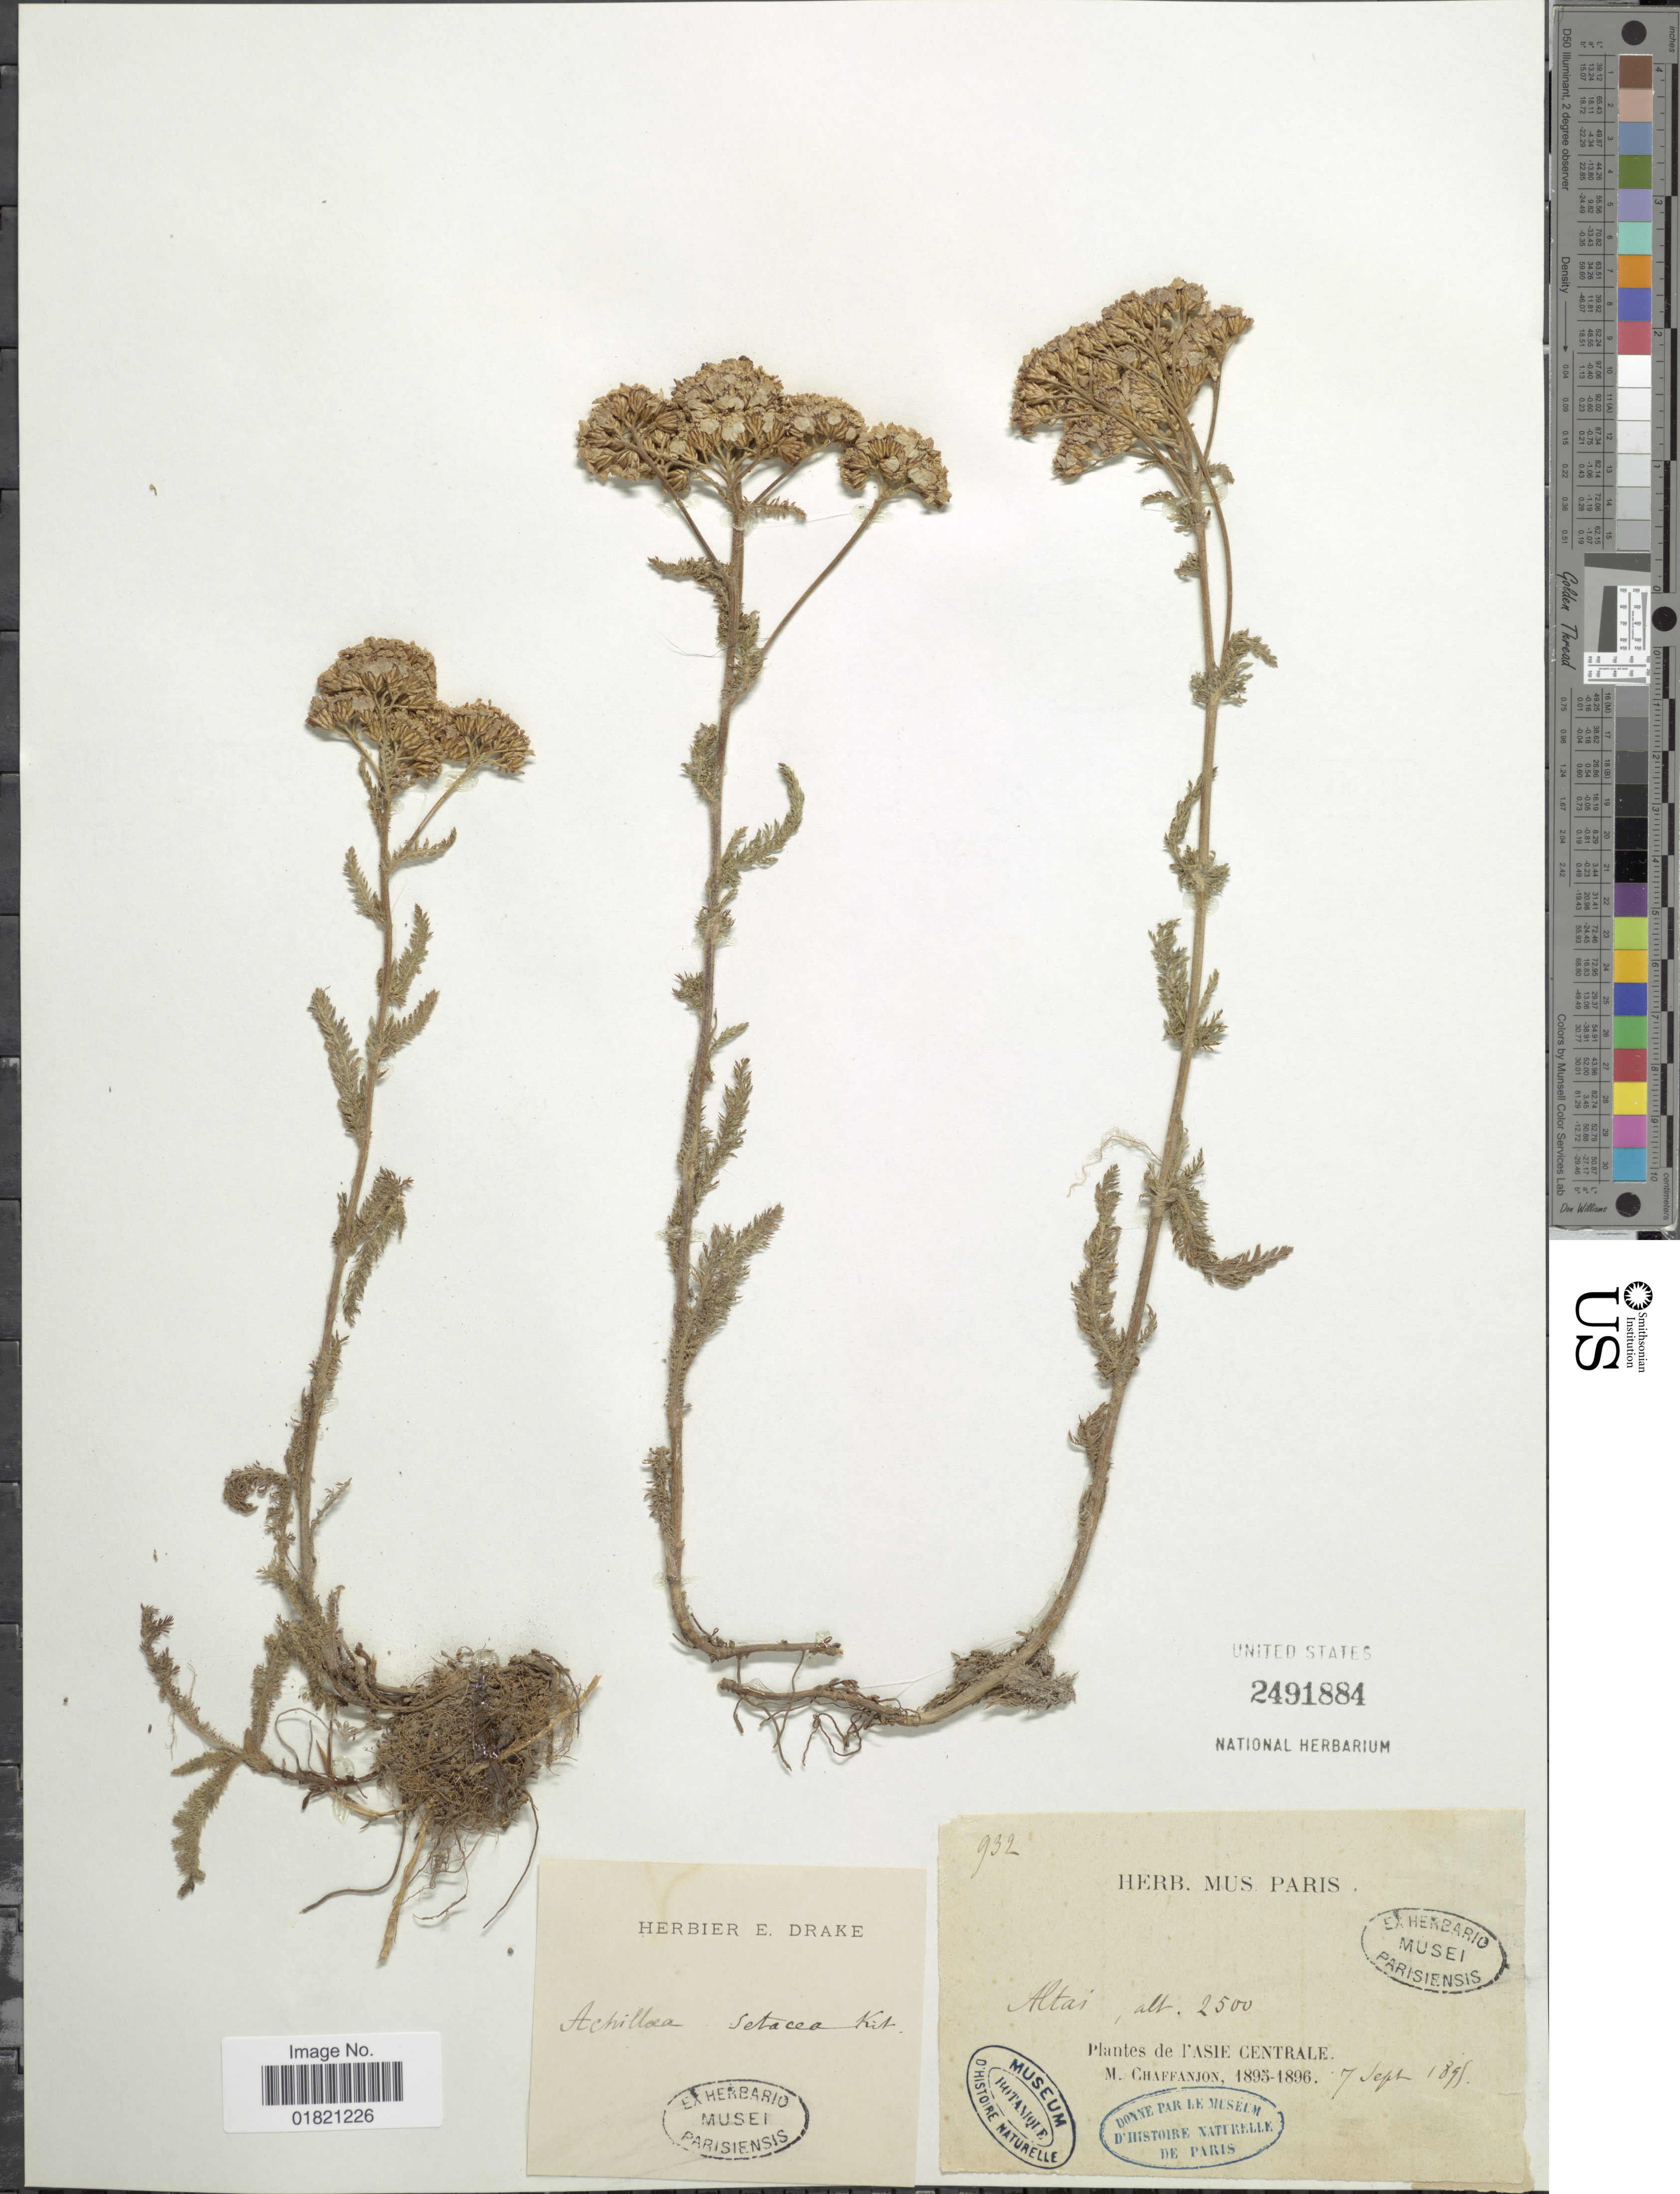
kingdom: Plantae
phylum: Tracheophyta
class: Magnoliopsida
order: Asterales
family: Asteraceae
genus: Achillea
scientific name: Achillea setacea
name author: Waldst. & Kit.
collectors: -. Chaffanjon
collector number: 932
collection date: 1895-09-07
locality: Altas. l'Asie Centrale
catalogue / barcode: US 2491884